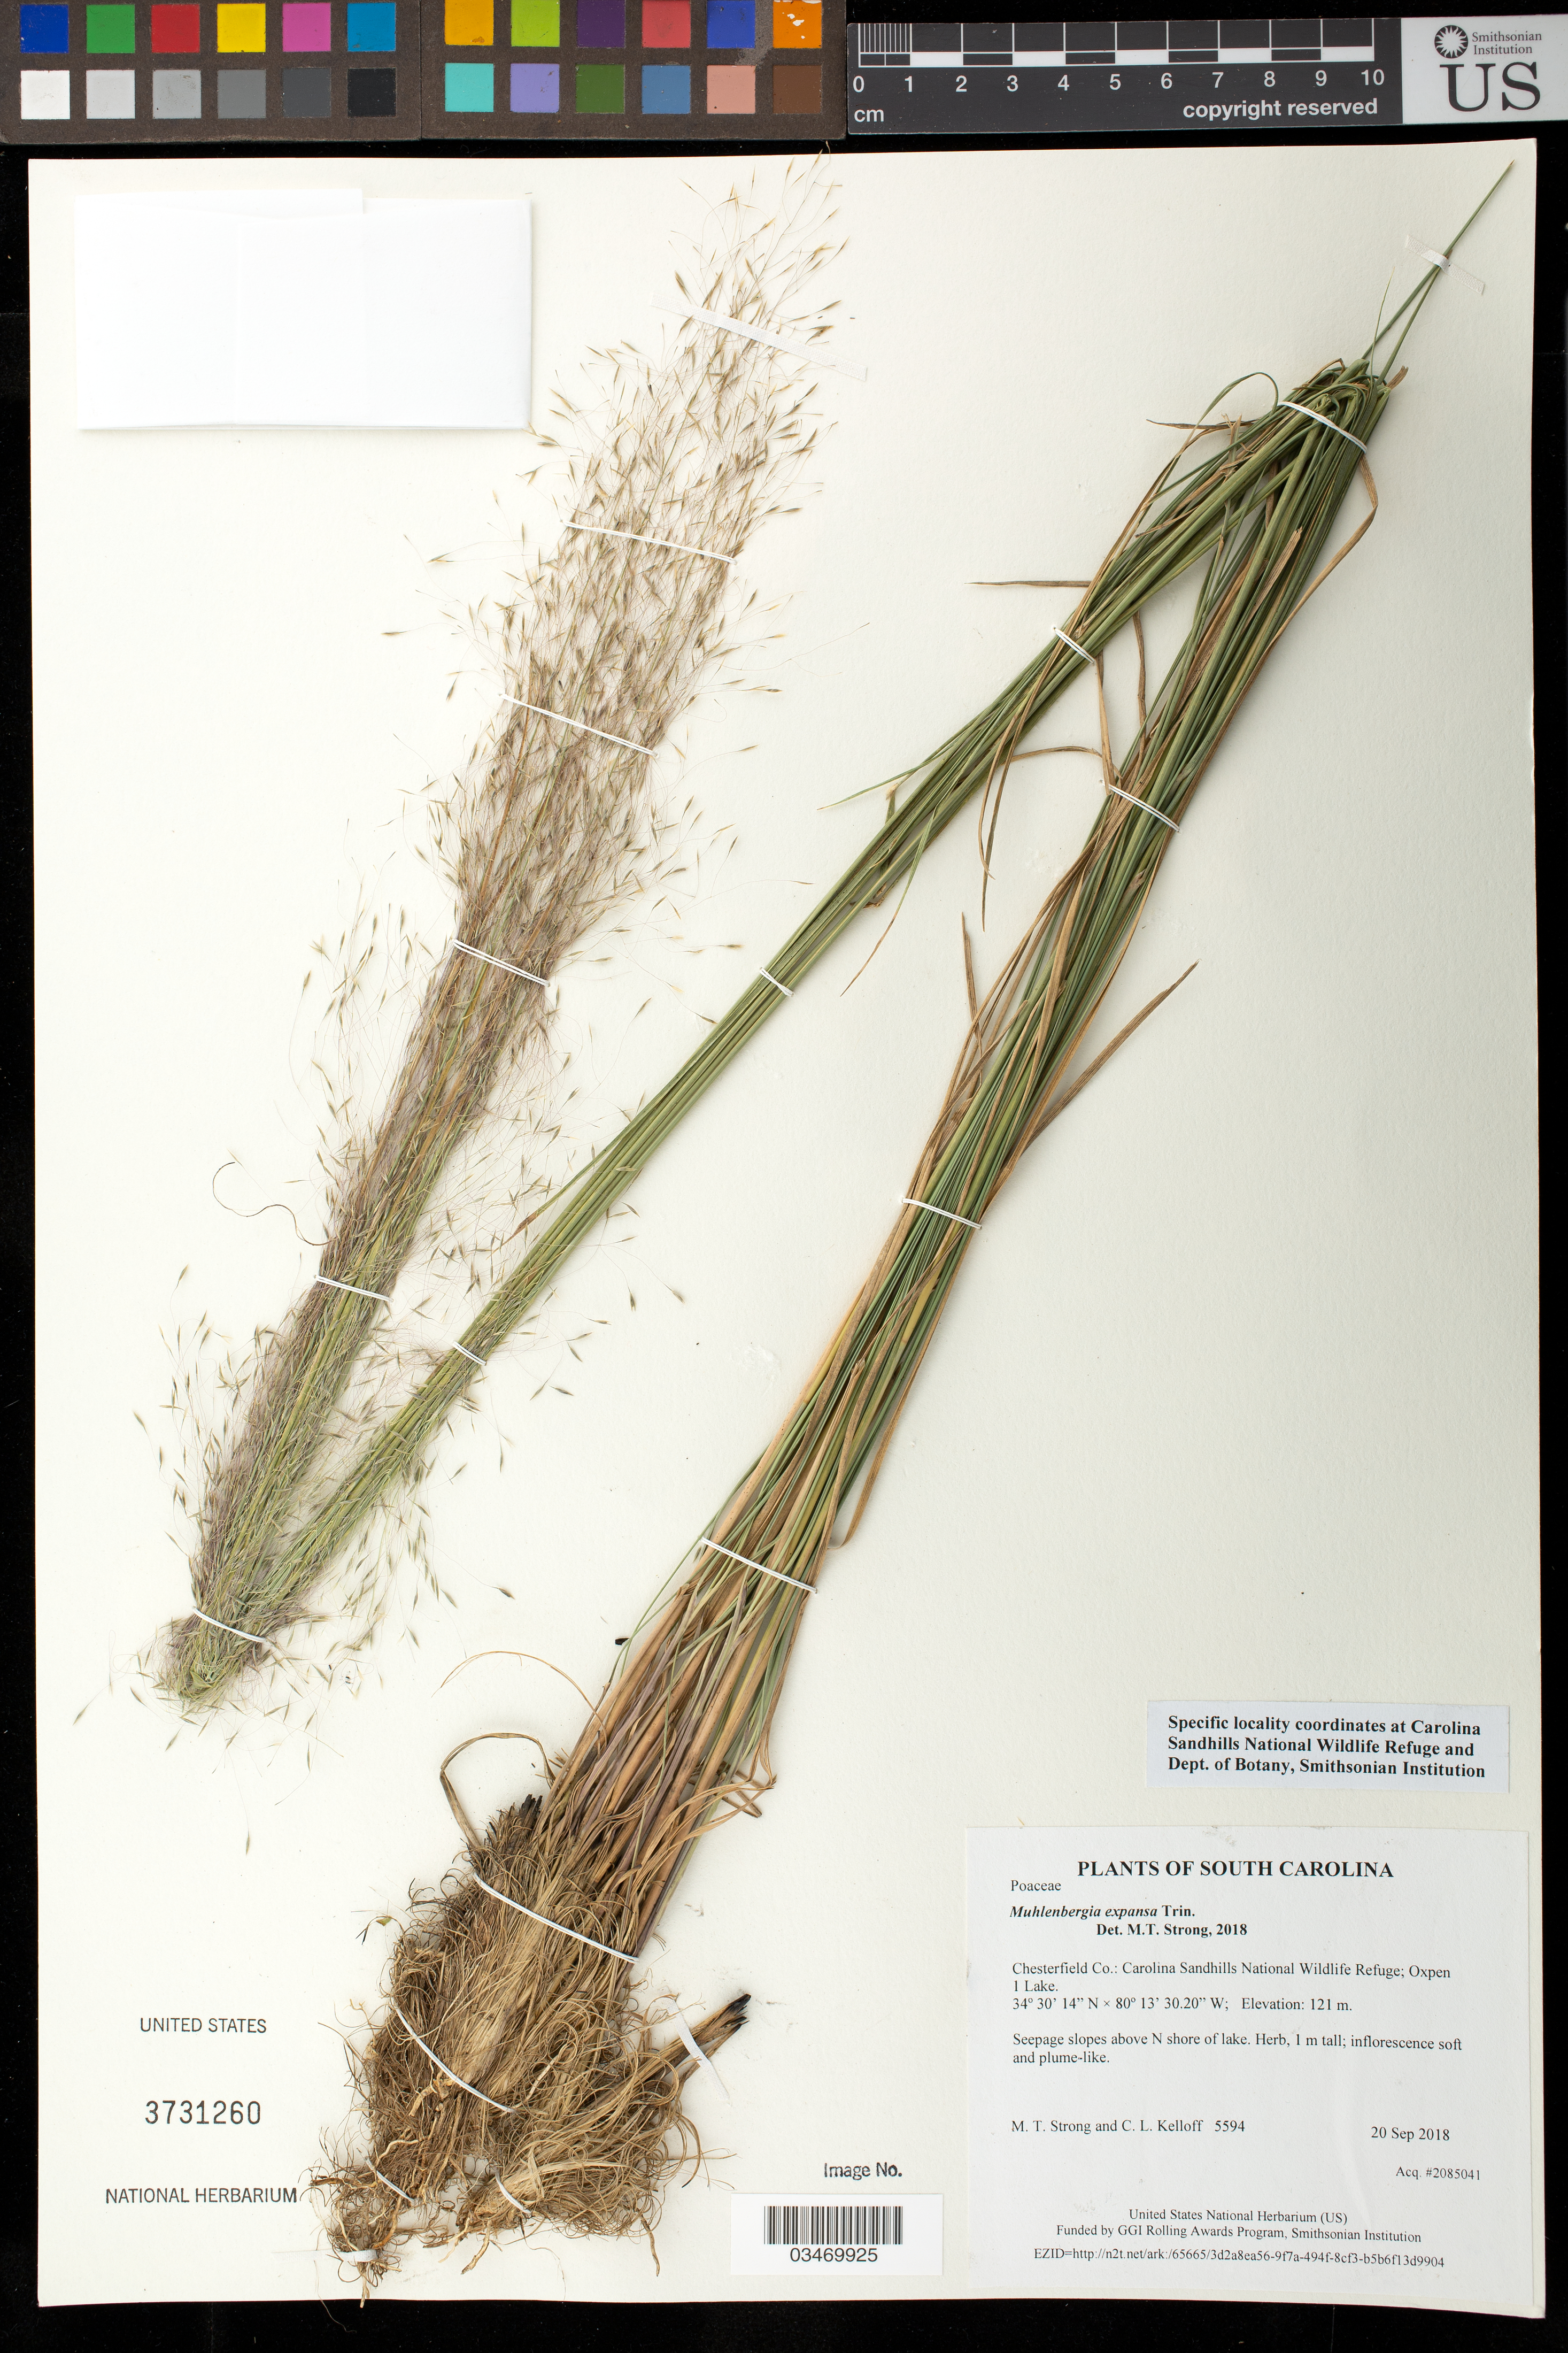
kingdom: Plantae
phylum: Tracheophyta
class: Liliopsida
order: Poales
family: Poaceae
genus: Muhlenbergia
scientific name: Muhlenbergia expansa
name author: Trin.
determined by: Strong, M. T., (US), Smithsonian Institution - National Museum of Natural History (UNITED STATES)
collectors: M. T. Strong & C. L. Kelloff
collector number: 5594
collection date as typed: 20 Sep 2018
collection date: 2018-09-20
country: United States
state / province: South Carolina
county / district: Chesterfield Co.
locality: Carolina Sandhills National Wildlife Refuge; Oxpen 1 seepage slopes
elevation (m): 121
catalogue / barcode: US 3731260